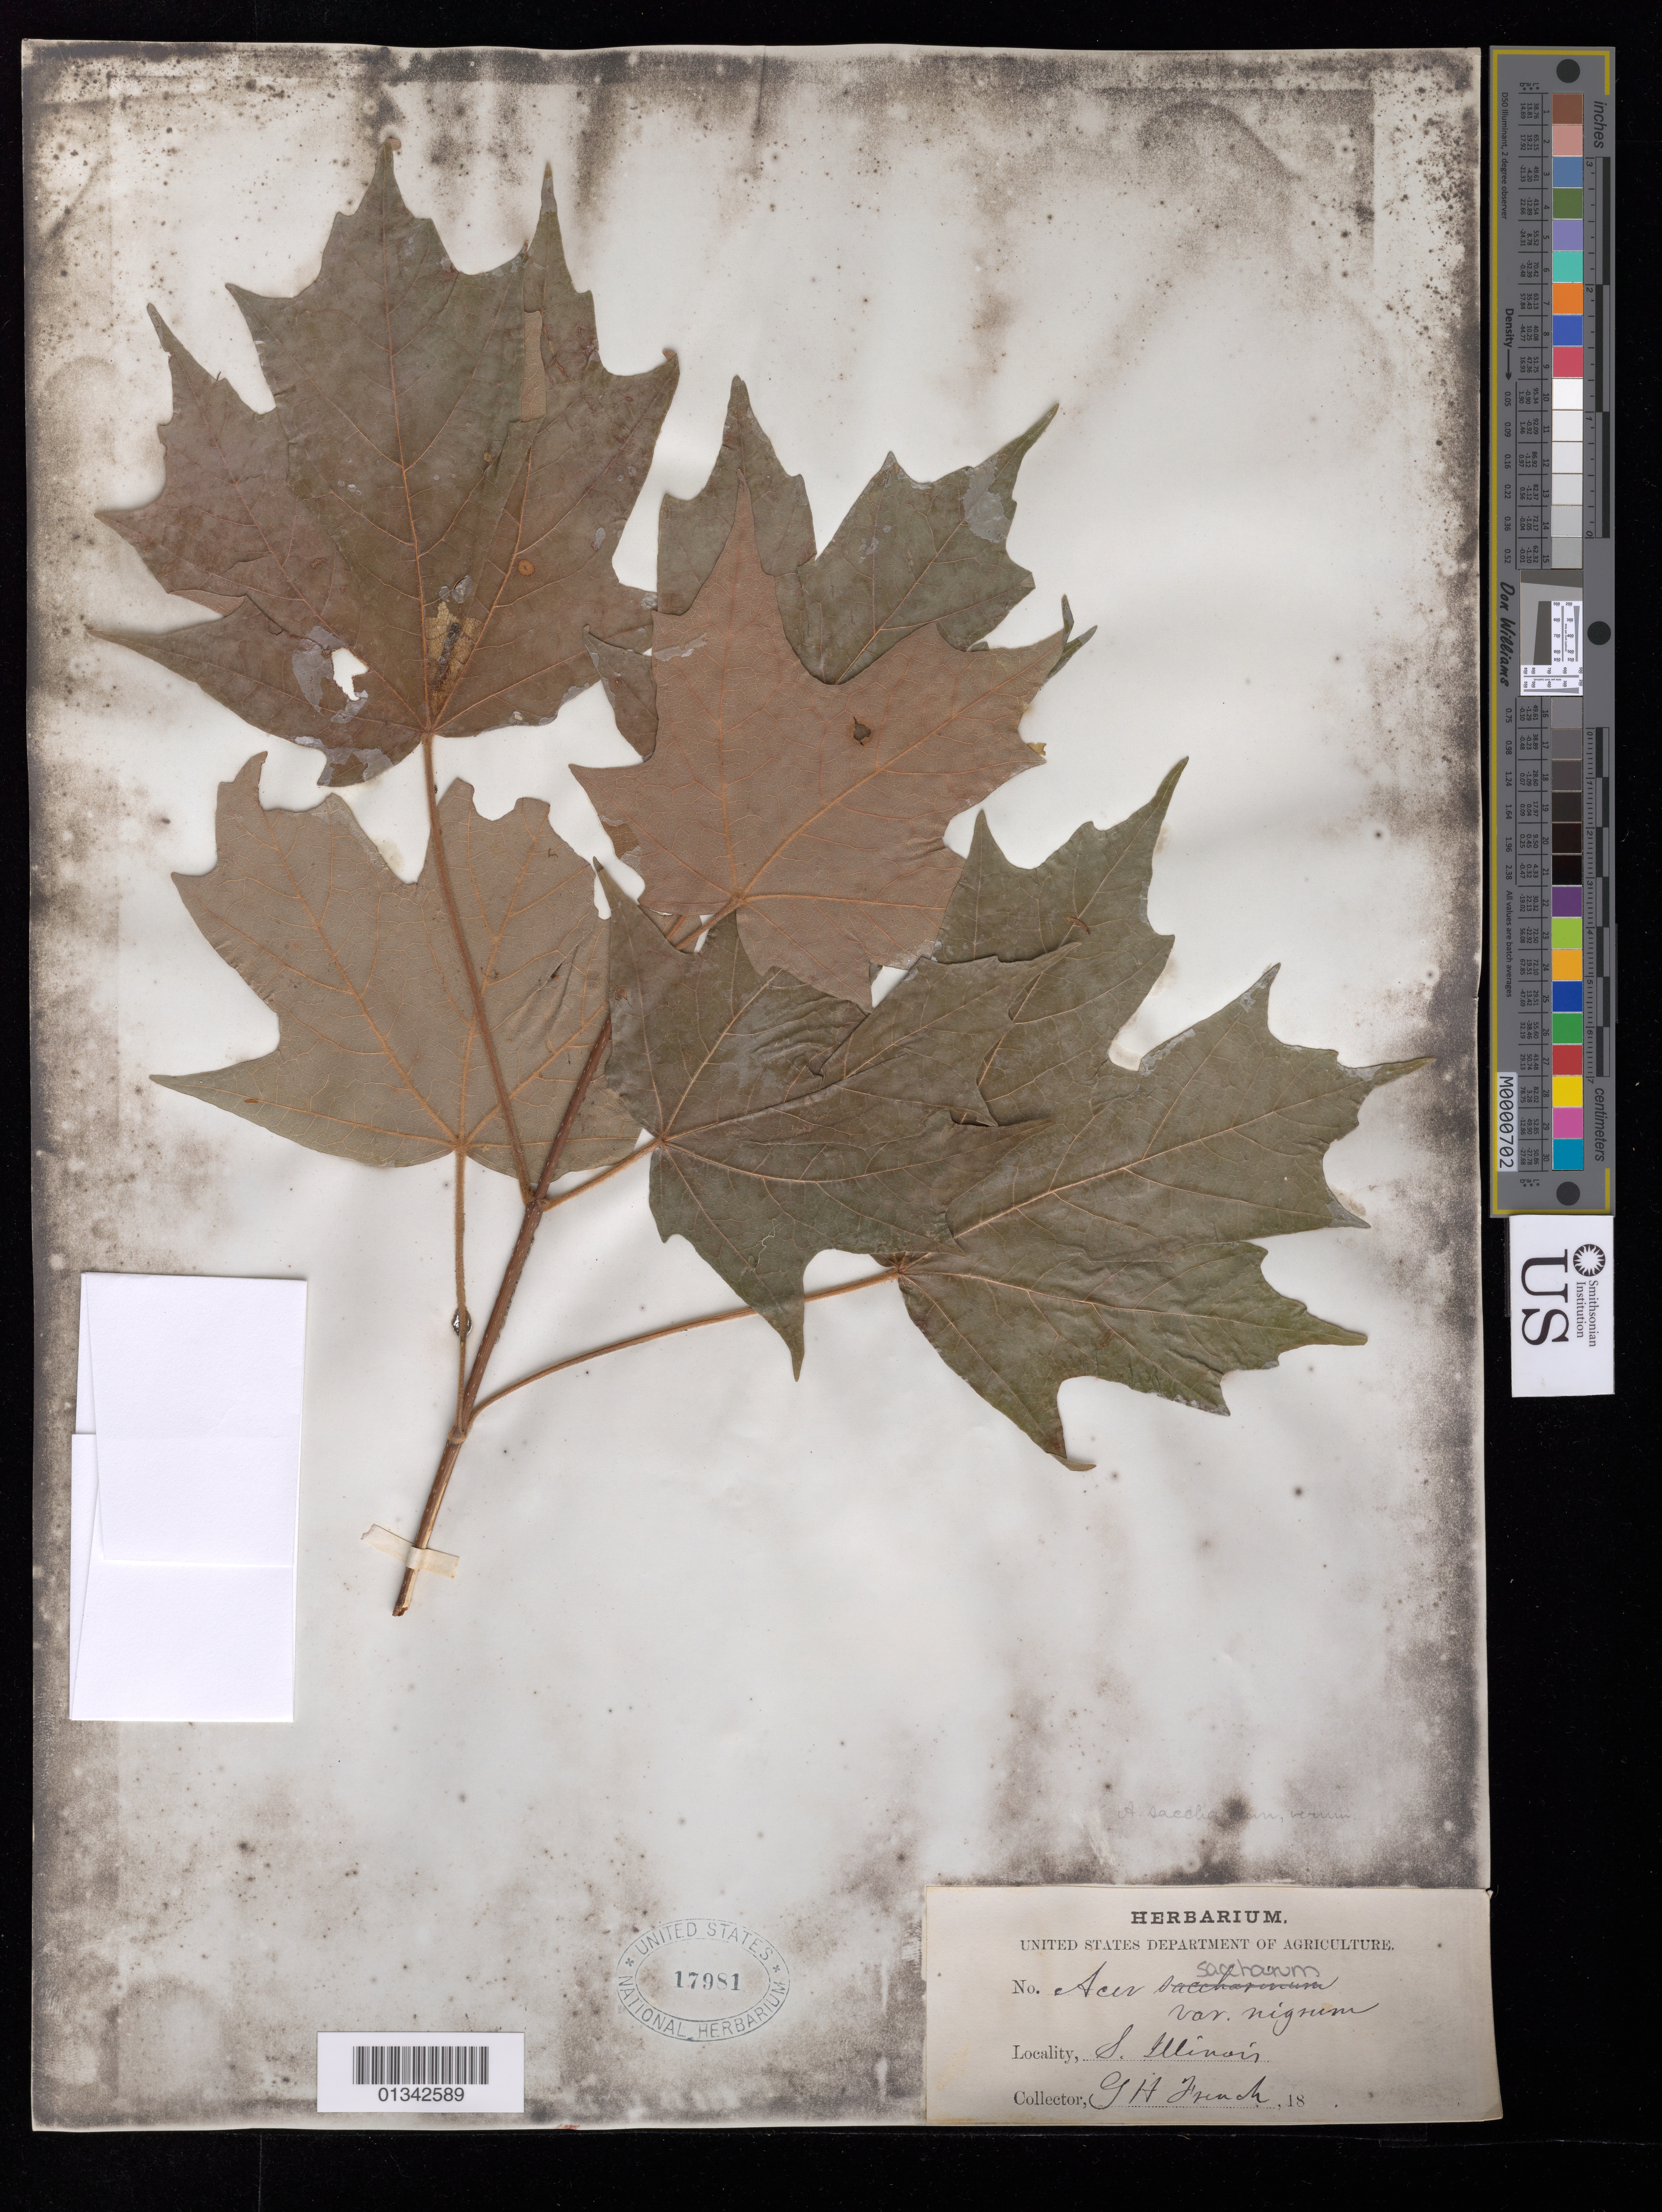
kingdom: Plantae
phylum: Tracheophyta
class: Magnoliopsida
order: Sapindales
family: Sapindaceae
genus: Acer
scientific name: Acer saccharinum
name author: L.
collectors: G. H. French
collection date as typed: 18--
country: United States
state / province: Illinois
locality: S. Illinois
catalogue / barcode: US 17981